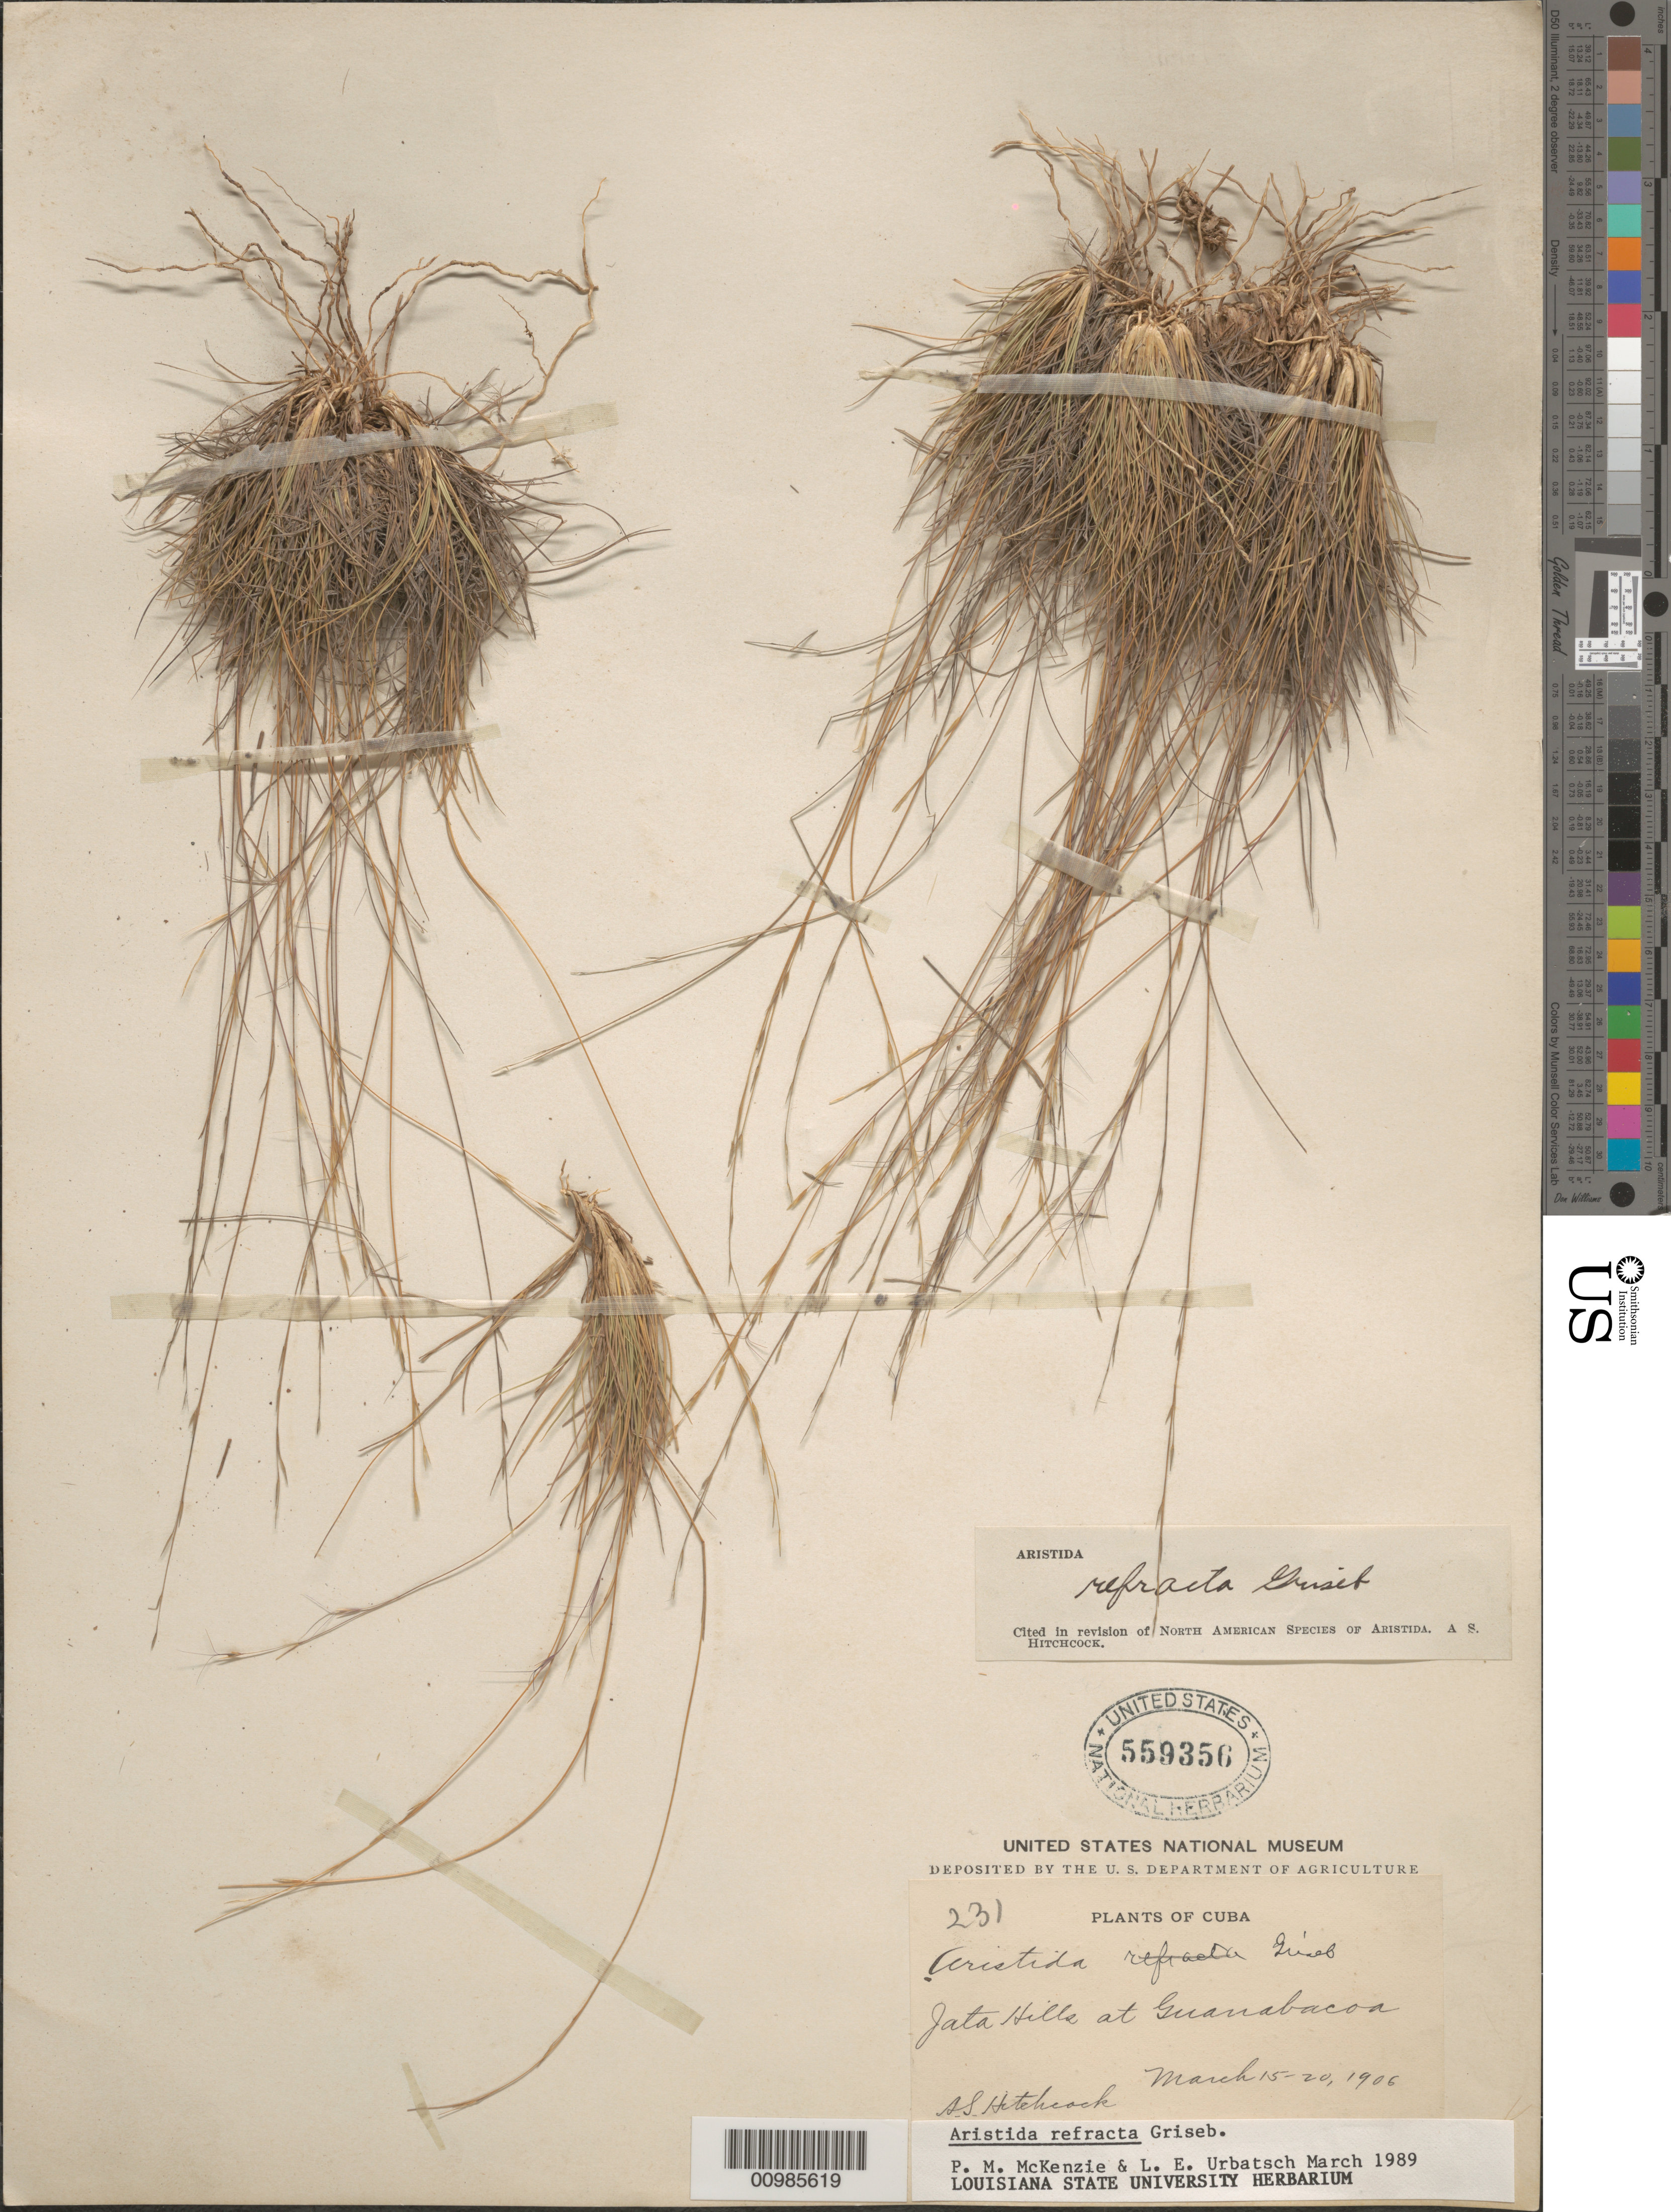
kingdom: Plantae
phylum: Tracheophyta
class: Liliopsida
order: Poales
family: Poaceae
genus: Aristida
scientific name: Aristida refracta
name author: Griseb.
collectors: A. S. Hitchcock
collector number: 231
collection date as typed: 15 Mar 1906 to20 Mar 1906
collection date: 1906-03-15/1906-03-20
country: Cuba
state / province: La Habana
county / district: Municipio Guanabacoa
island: Cuba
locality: Guanabacoa, Jata Hills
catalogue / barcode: US 559356